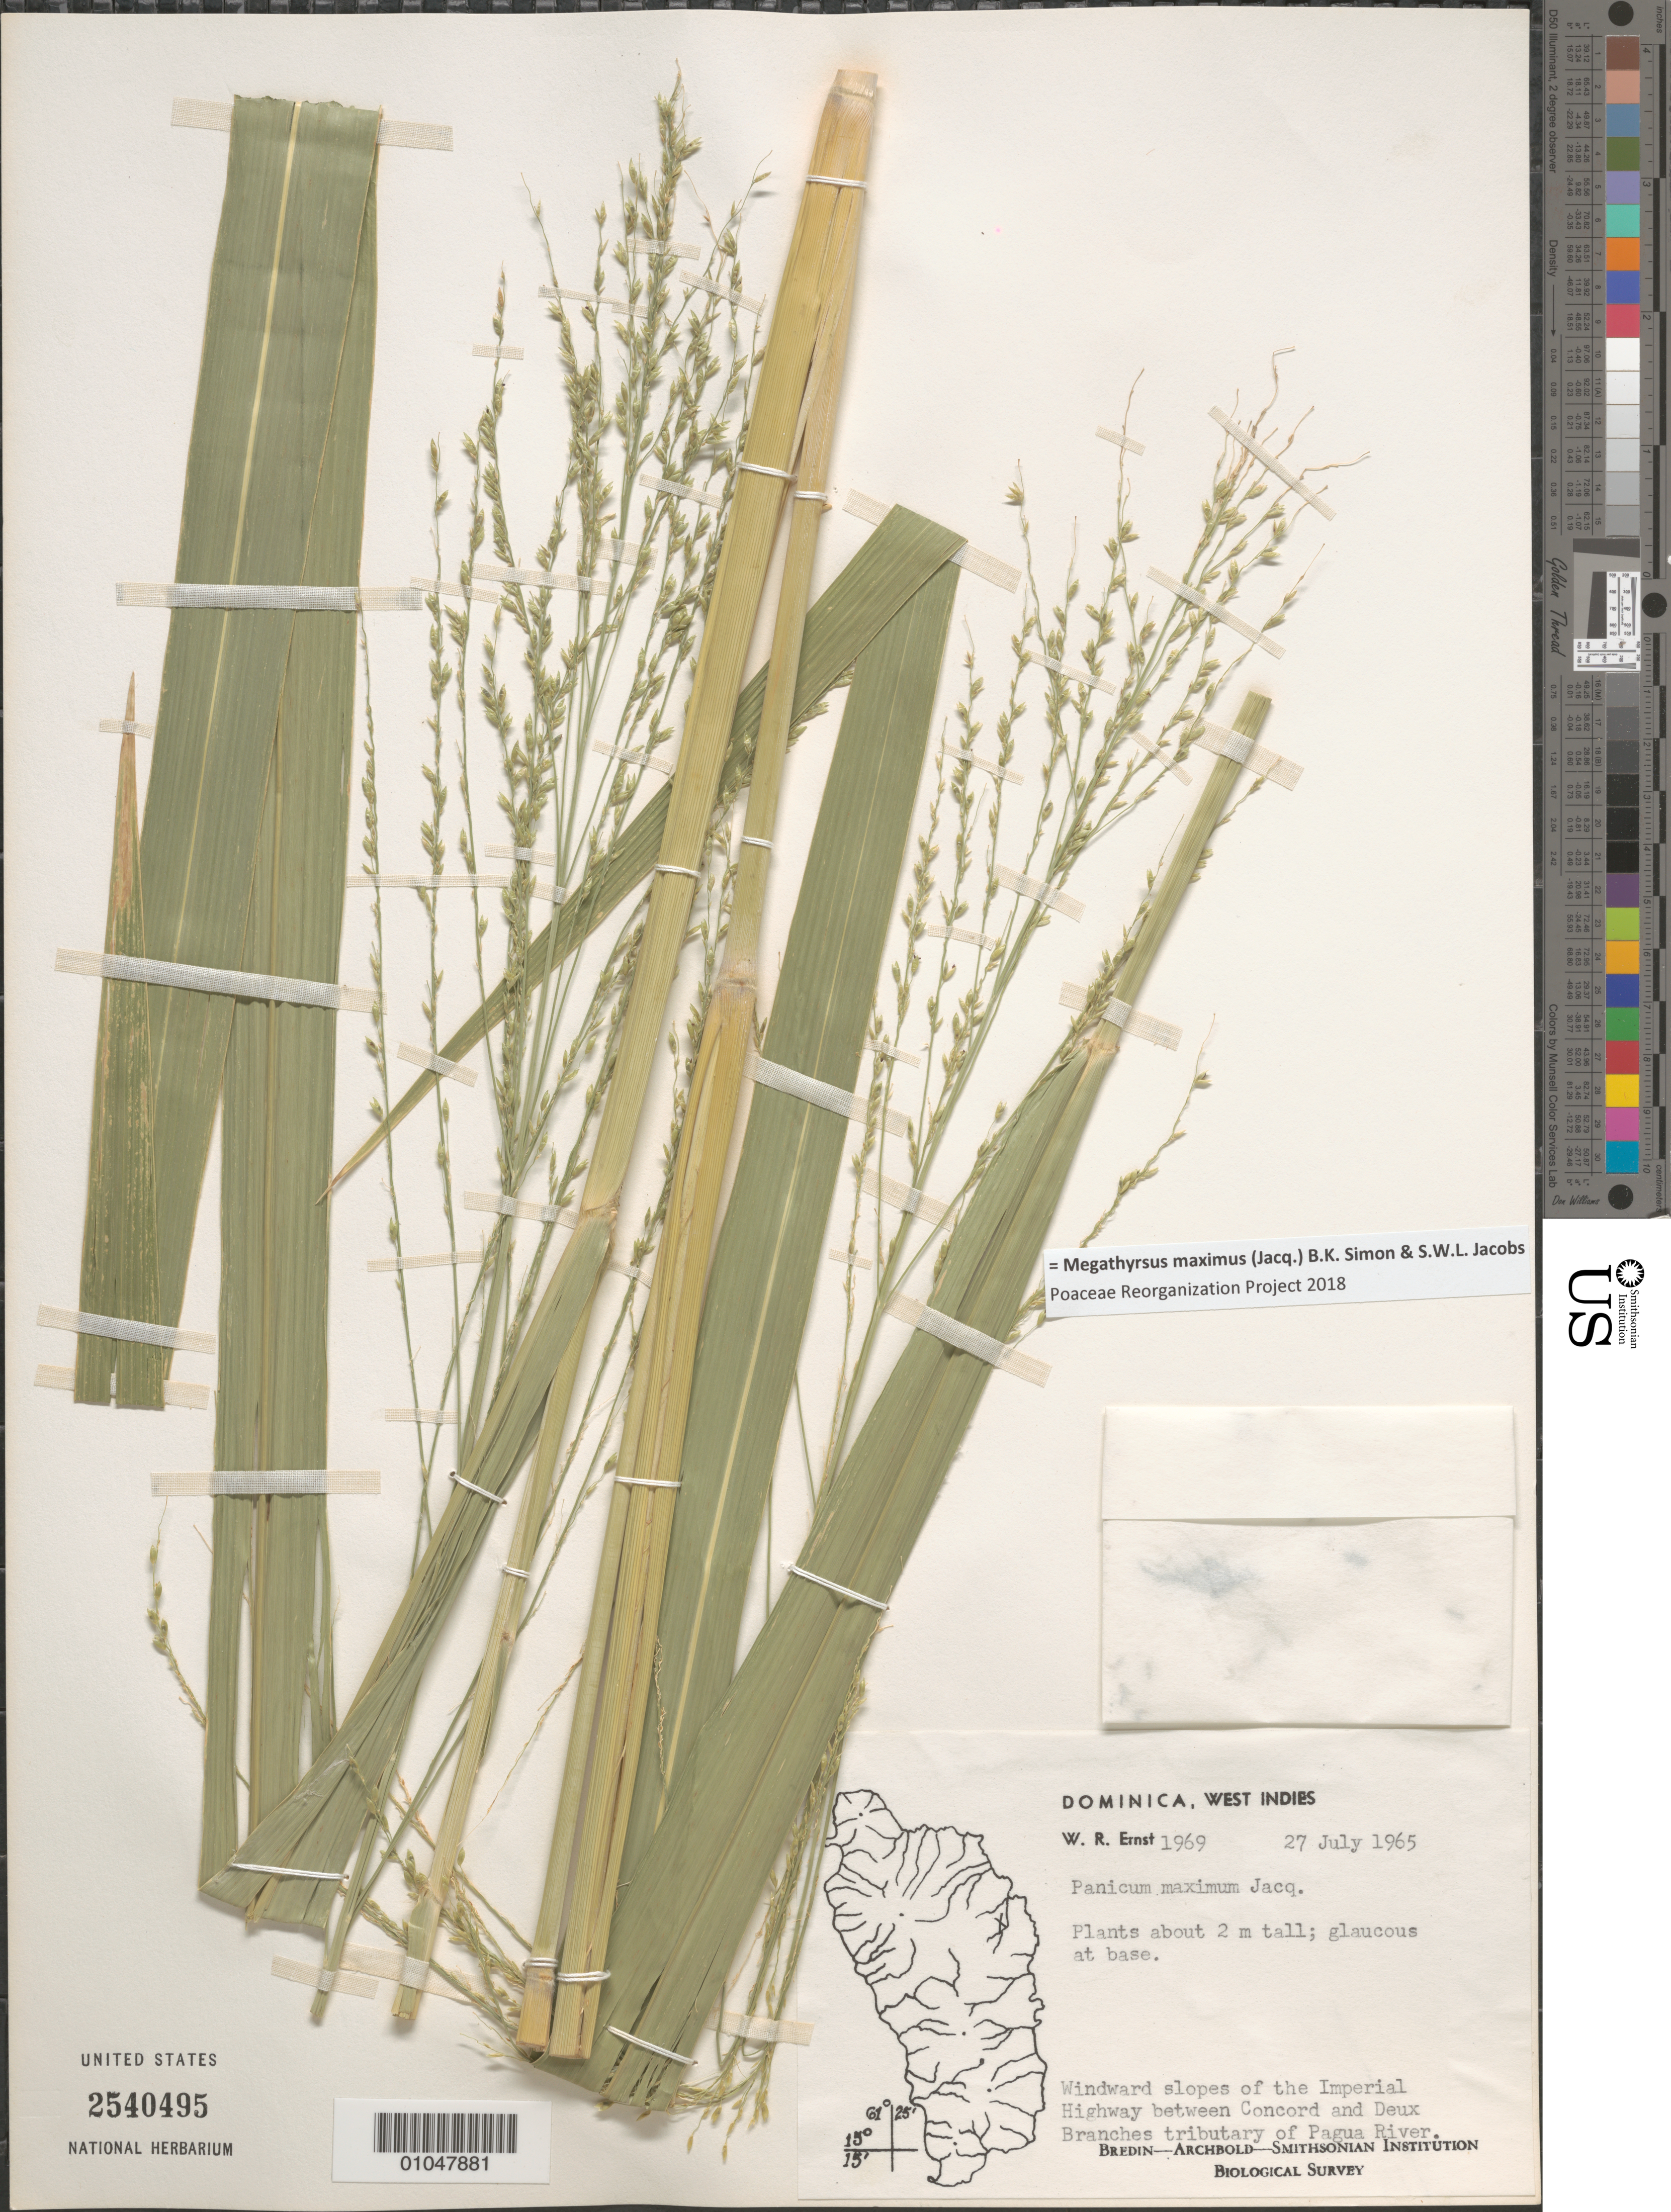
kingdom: Plantae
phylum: Tracheophyta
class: Liliopsida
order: Poales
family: Poaceae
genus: Panicum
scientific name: Panicum maximum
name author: Jacq.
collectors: W. R. Ernst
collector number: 1969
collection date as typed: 27 Jul 1965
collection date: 1965-07-27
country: Dominica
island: Dominica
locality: Windward slopes of the Imperial highway between Concord and Deux Branches tributary of Pagua river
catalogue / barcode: US 2540495